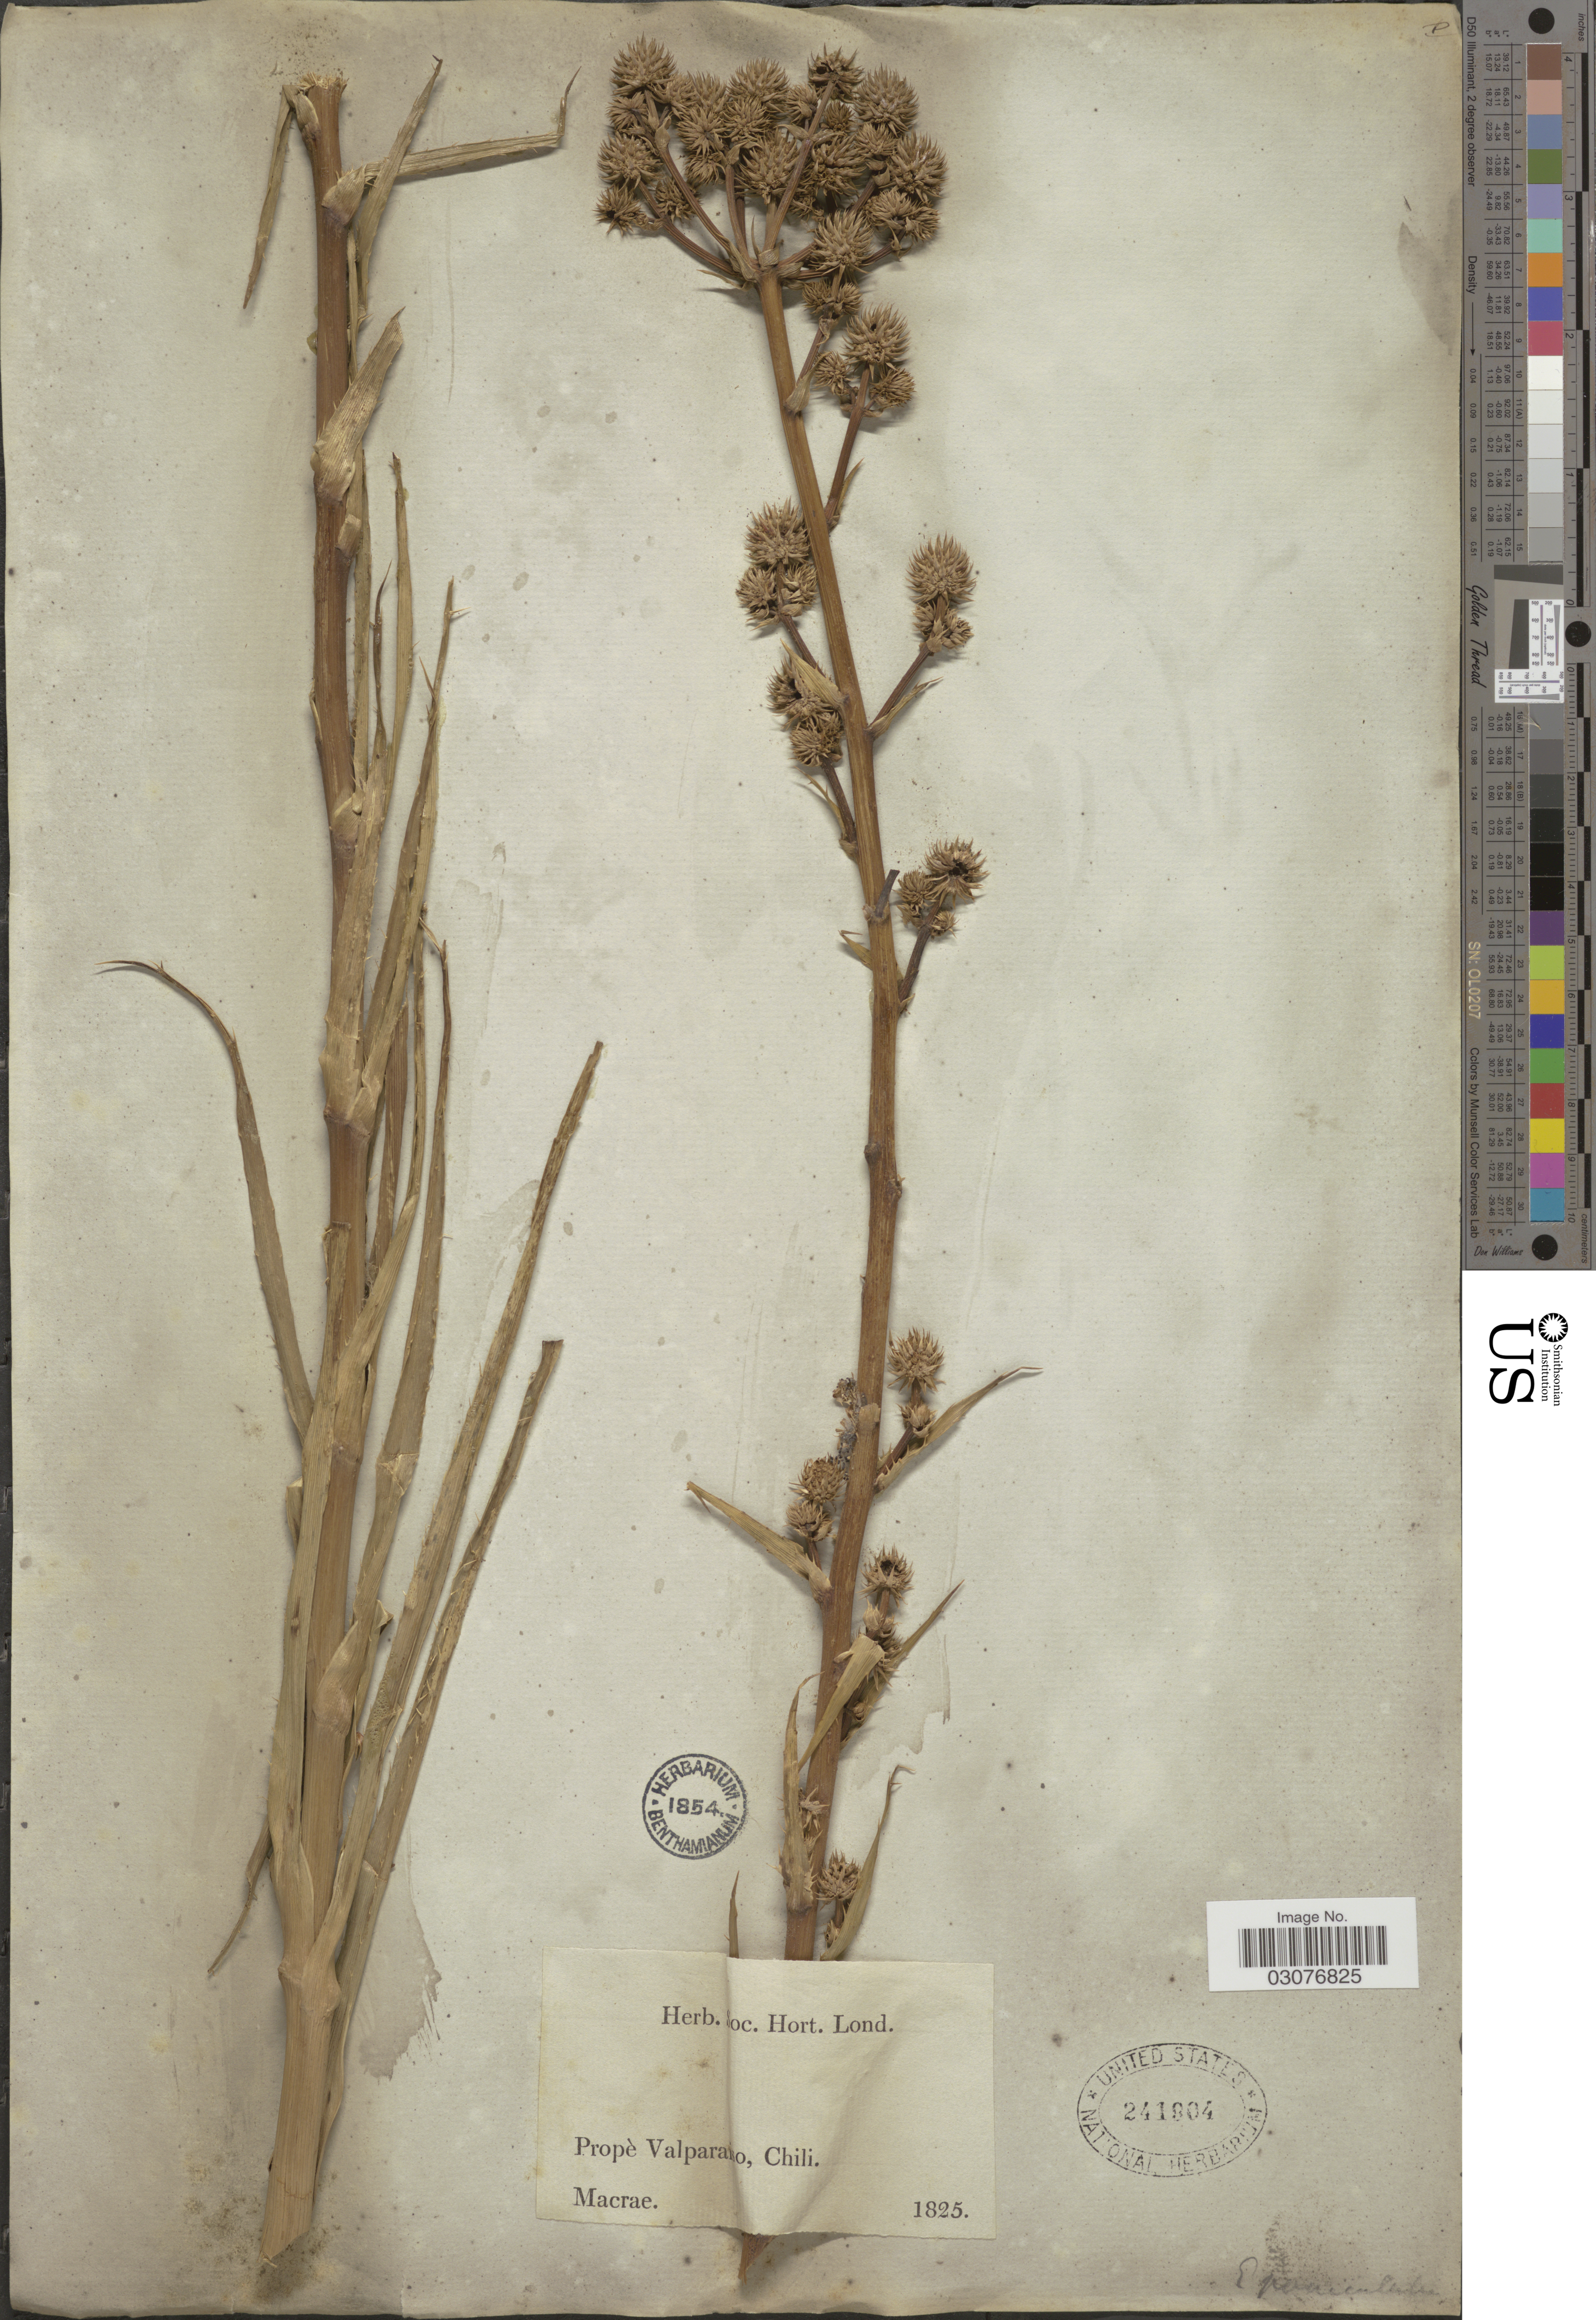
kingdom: Plantae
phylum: Tracheophyta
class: Magnoliopsida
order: Apiales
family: Apiaceae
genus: Eryngium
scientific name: Eryngium paniculatum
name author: Dombey ex Cav. & F. Delaroche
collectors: Macrae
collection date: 1825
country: Chile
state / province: Valparaíso (V)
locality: Propè Valparaiso.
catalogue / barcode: US 241904